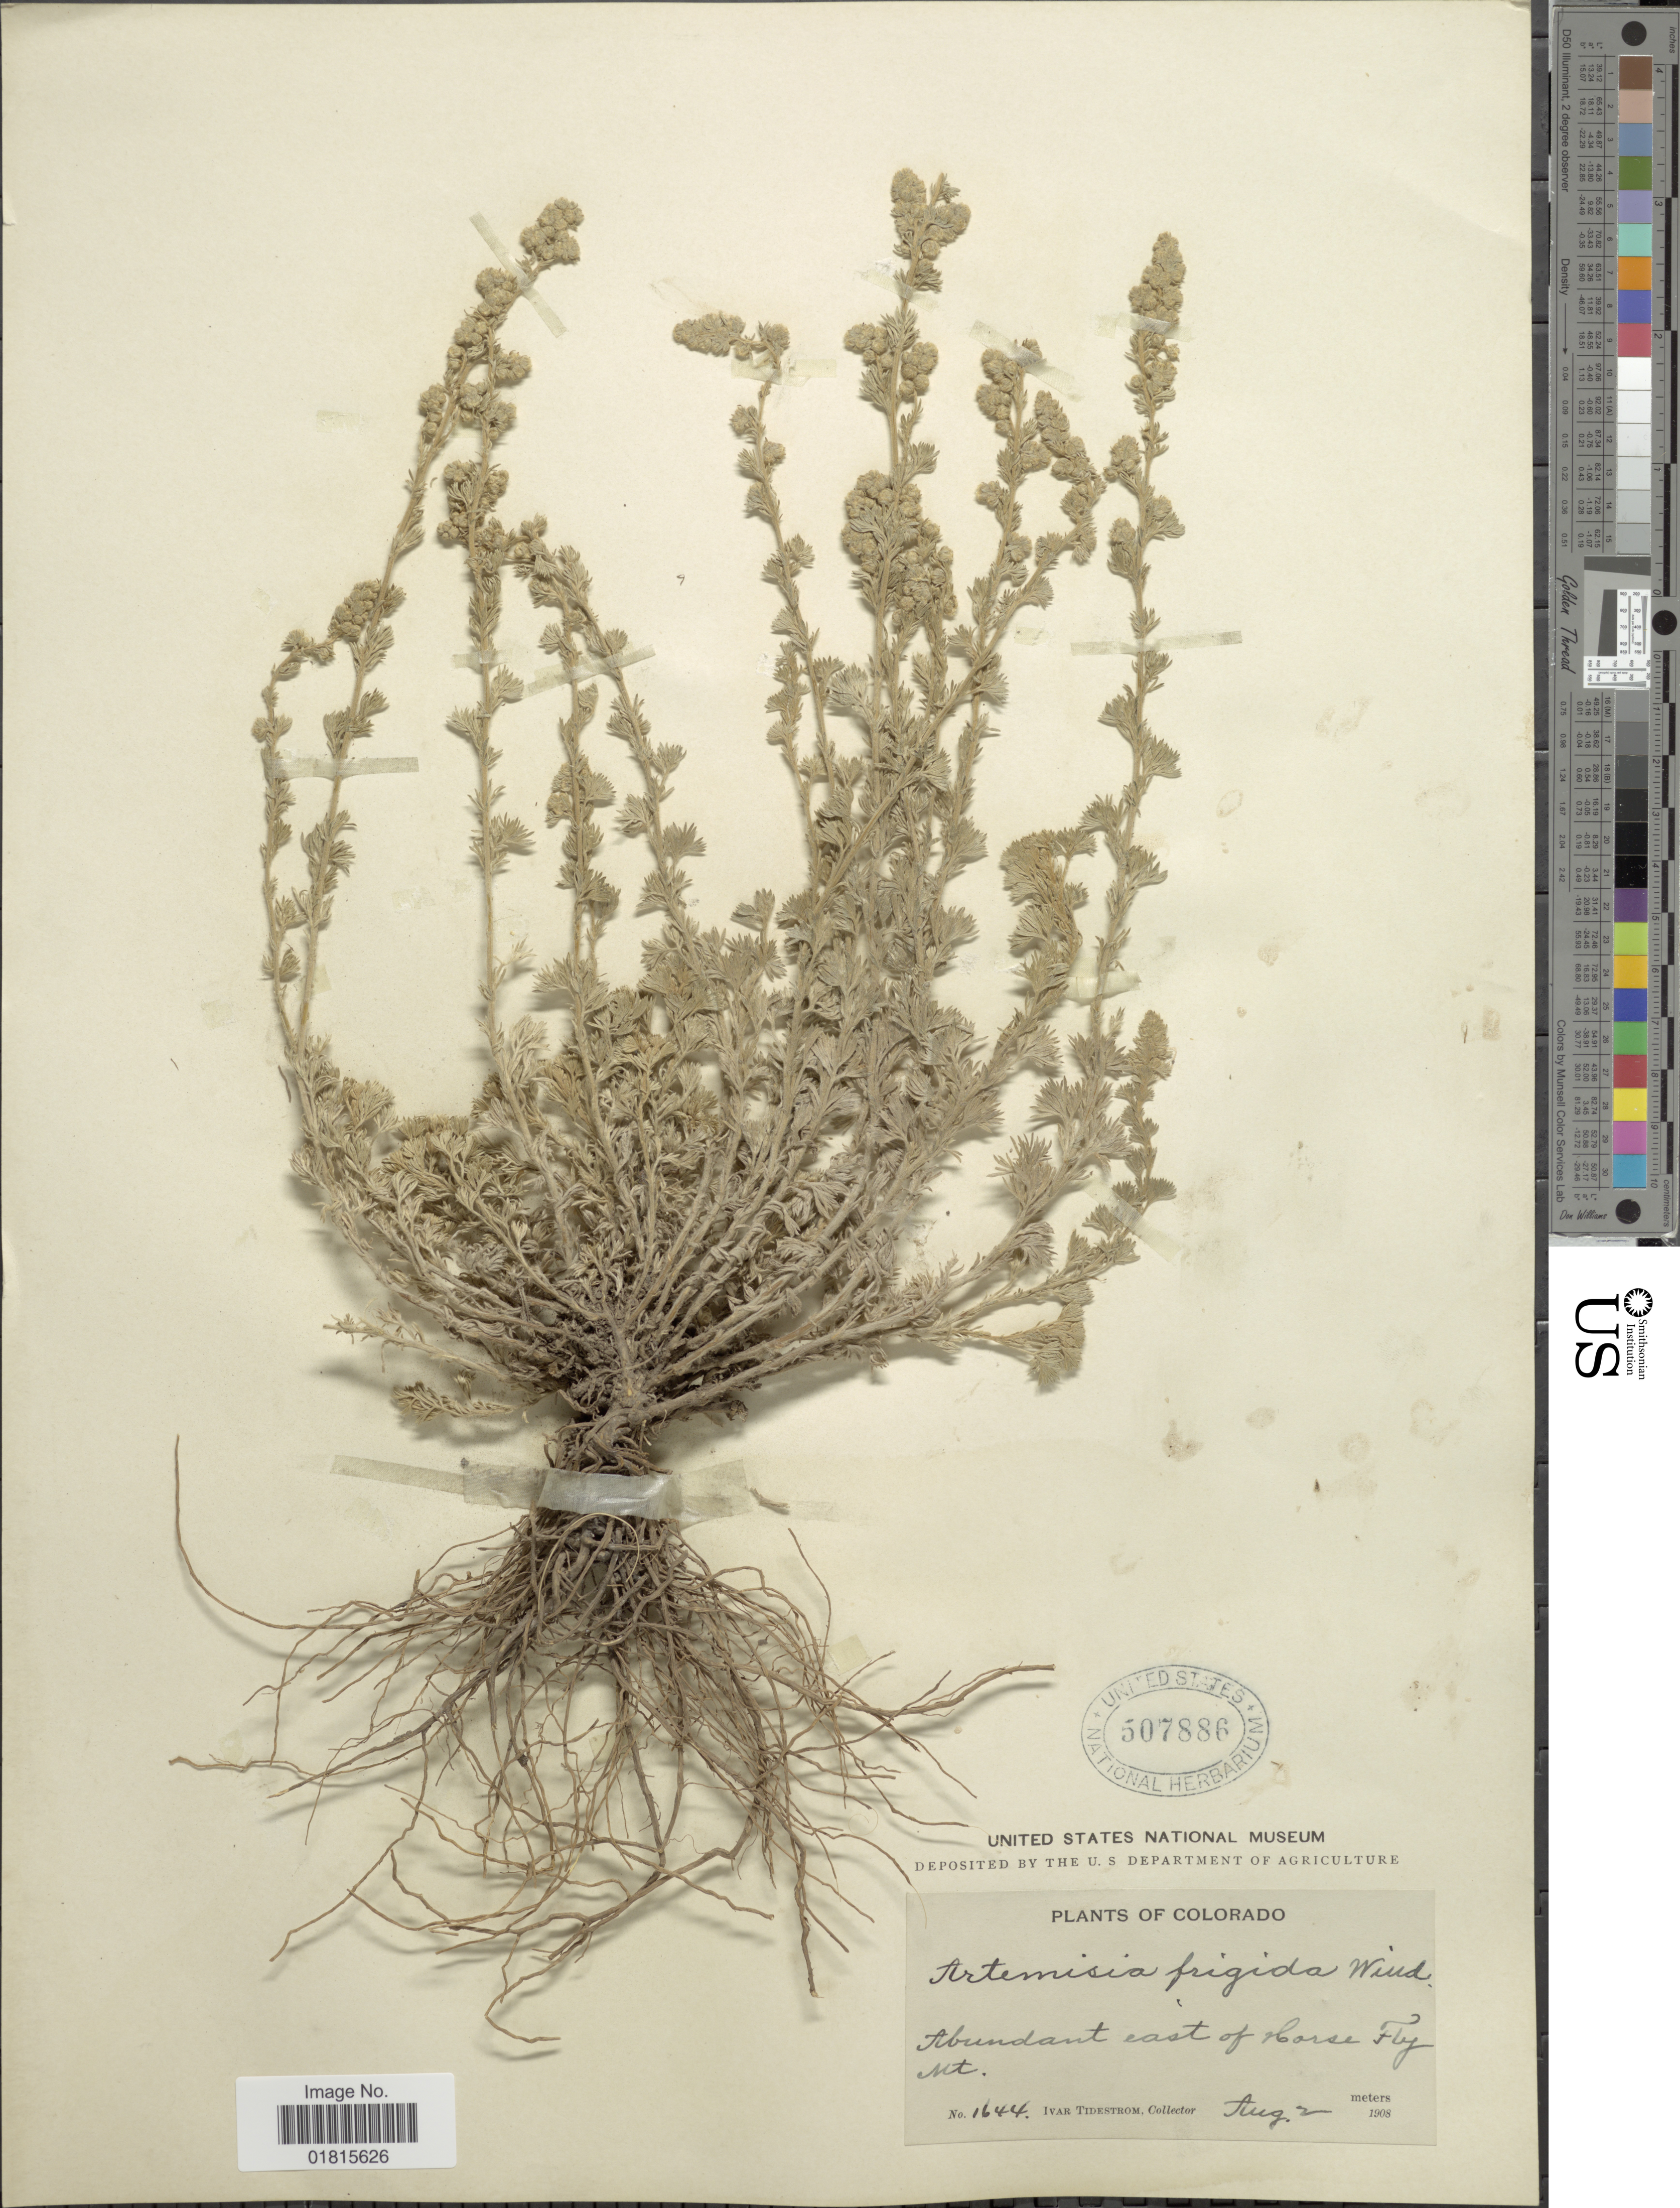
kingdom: Plantae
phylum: Tracheophyta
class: Magnoliopsida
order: Asterales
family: Asteraceae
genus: Artemisia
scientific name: Artemisia frigida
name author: Willd.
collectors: I. F. Tidestrom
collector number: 1644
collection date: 1908-08-02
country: United States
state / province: Colorado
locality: Abundant east of Horse Fly Mt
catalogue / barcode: US 507886